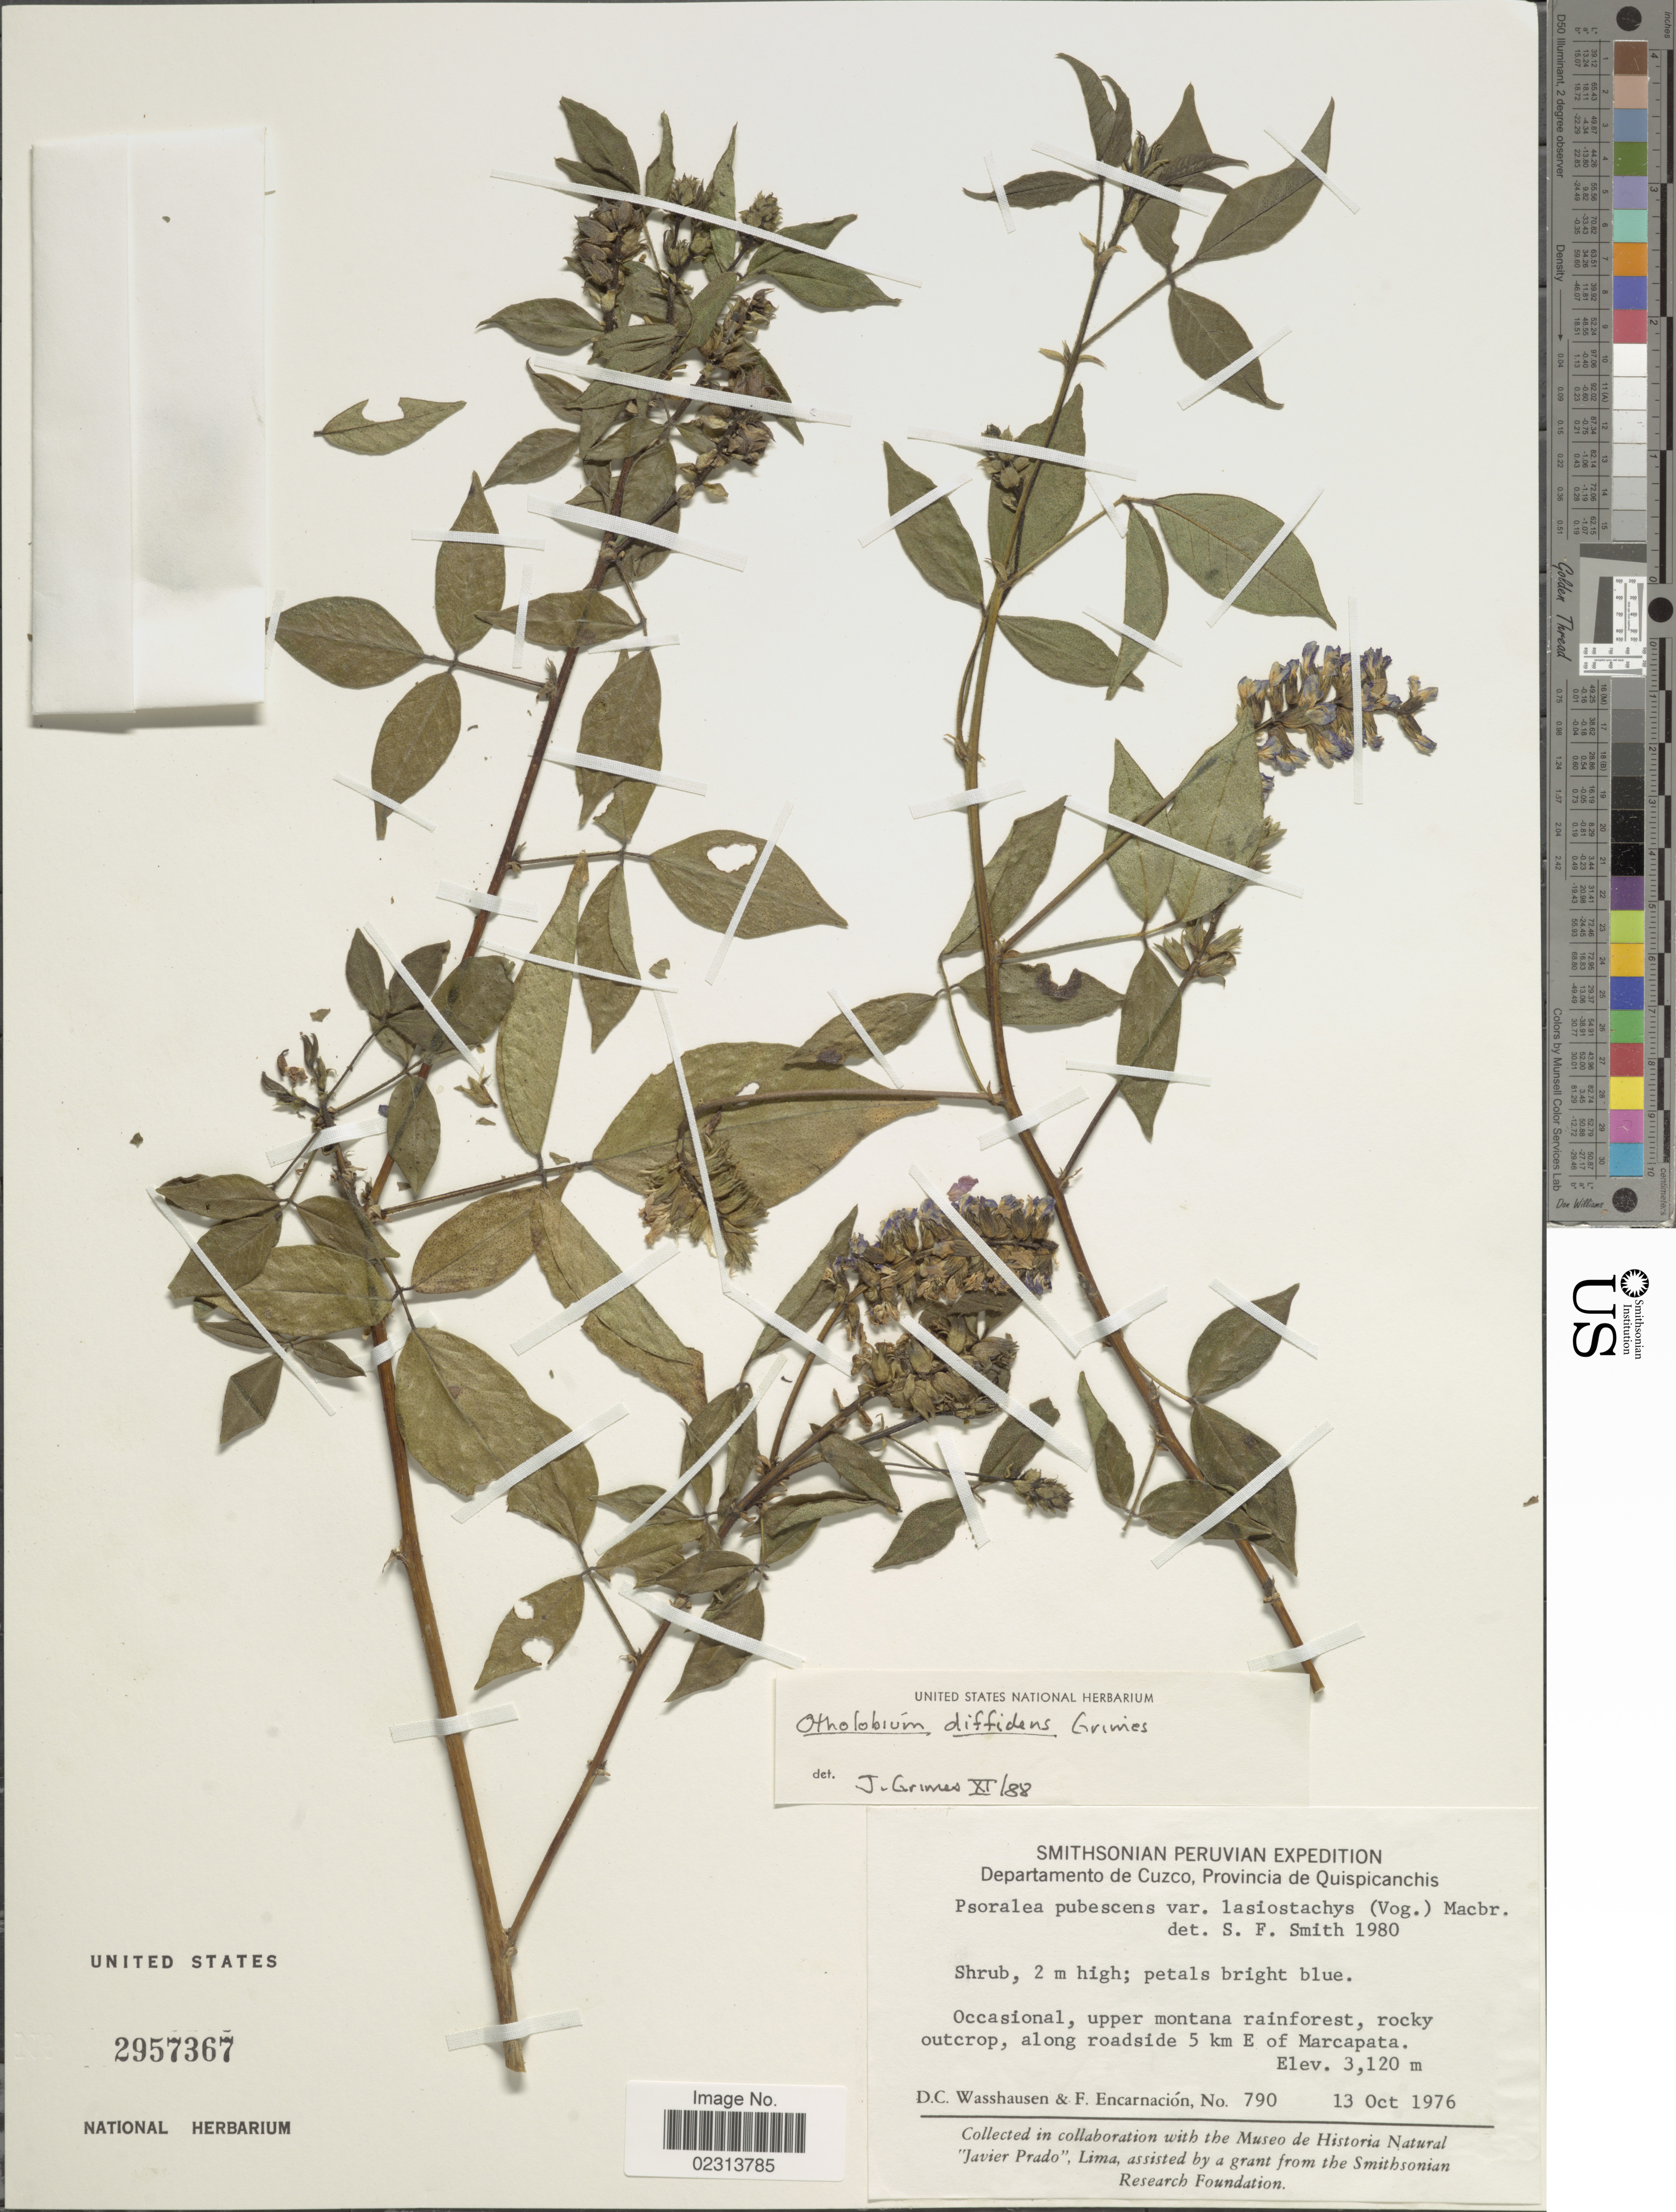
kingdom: Plantae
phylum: Tracheophyta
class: Magnoliopsida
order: Fabales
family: Fabaceae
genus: Otholobium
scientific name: Otholobium diffidens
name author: J.W. Grimes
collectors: D. C. Wasshausen & F. Encarnación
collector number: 790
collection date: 1976-10-13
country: Peru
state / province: Cusco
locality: Departamento de Cuzco, Provincia de Quispicanchis, Occasional, upper montana rainforest, rocky outcrop, along roadside 5 km E Marcapata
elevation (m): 3120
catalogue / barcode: US 2957367